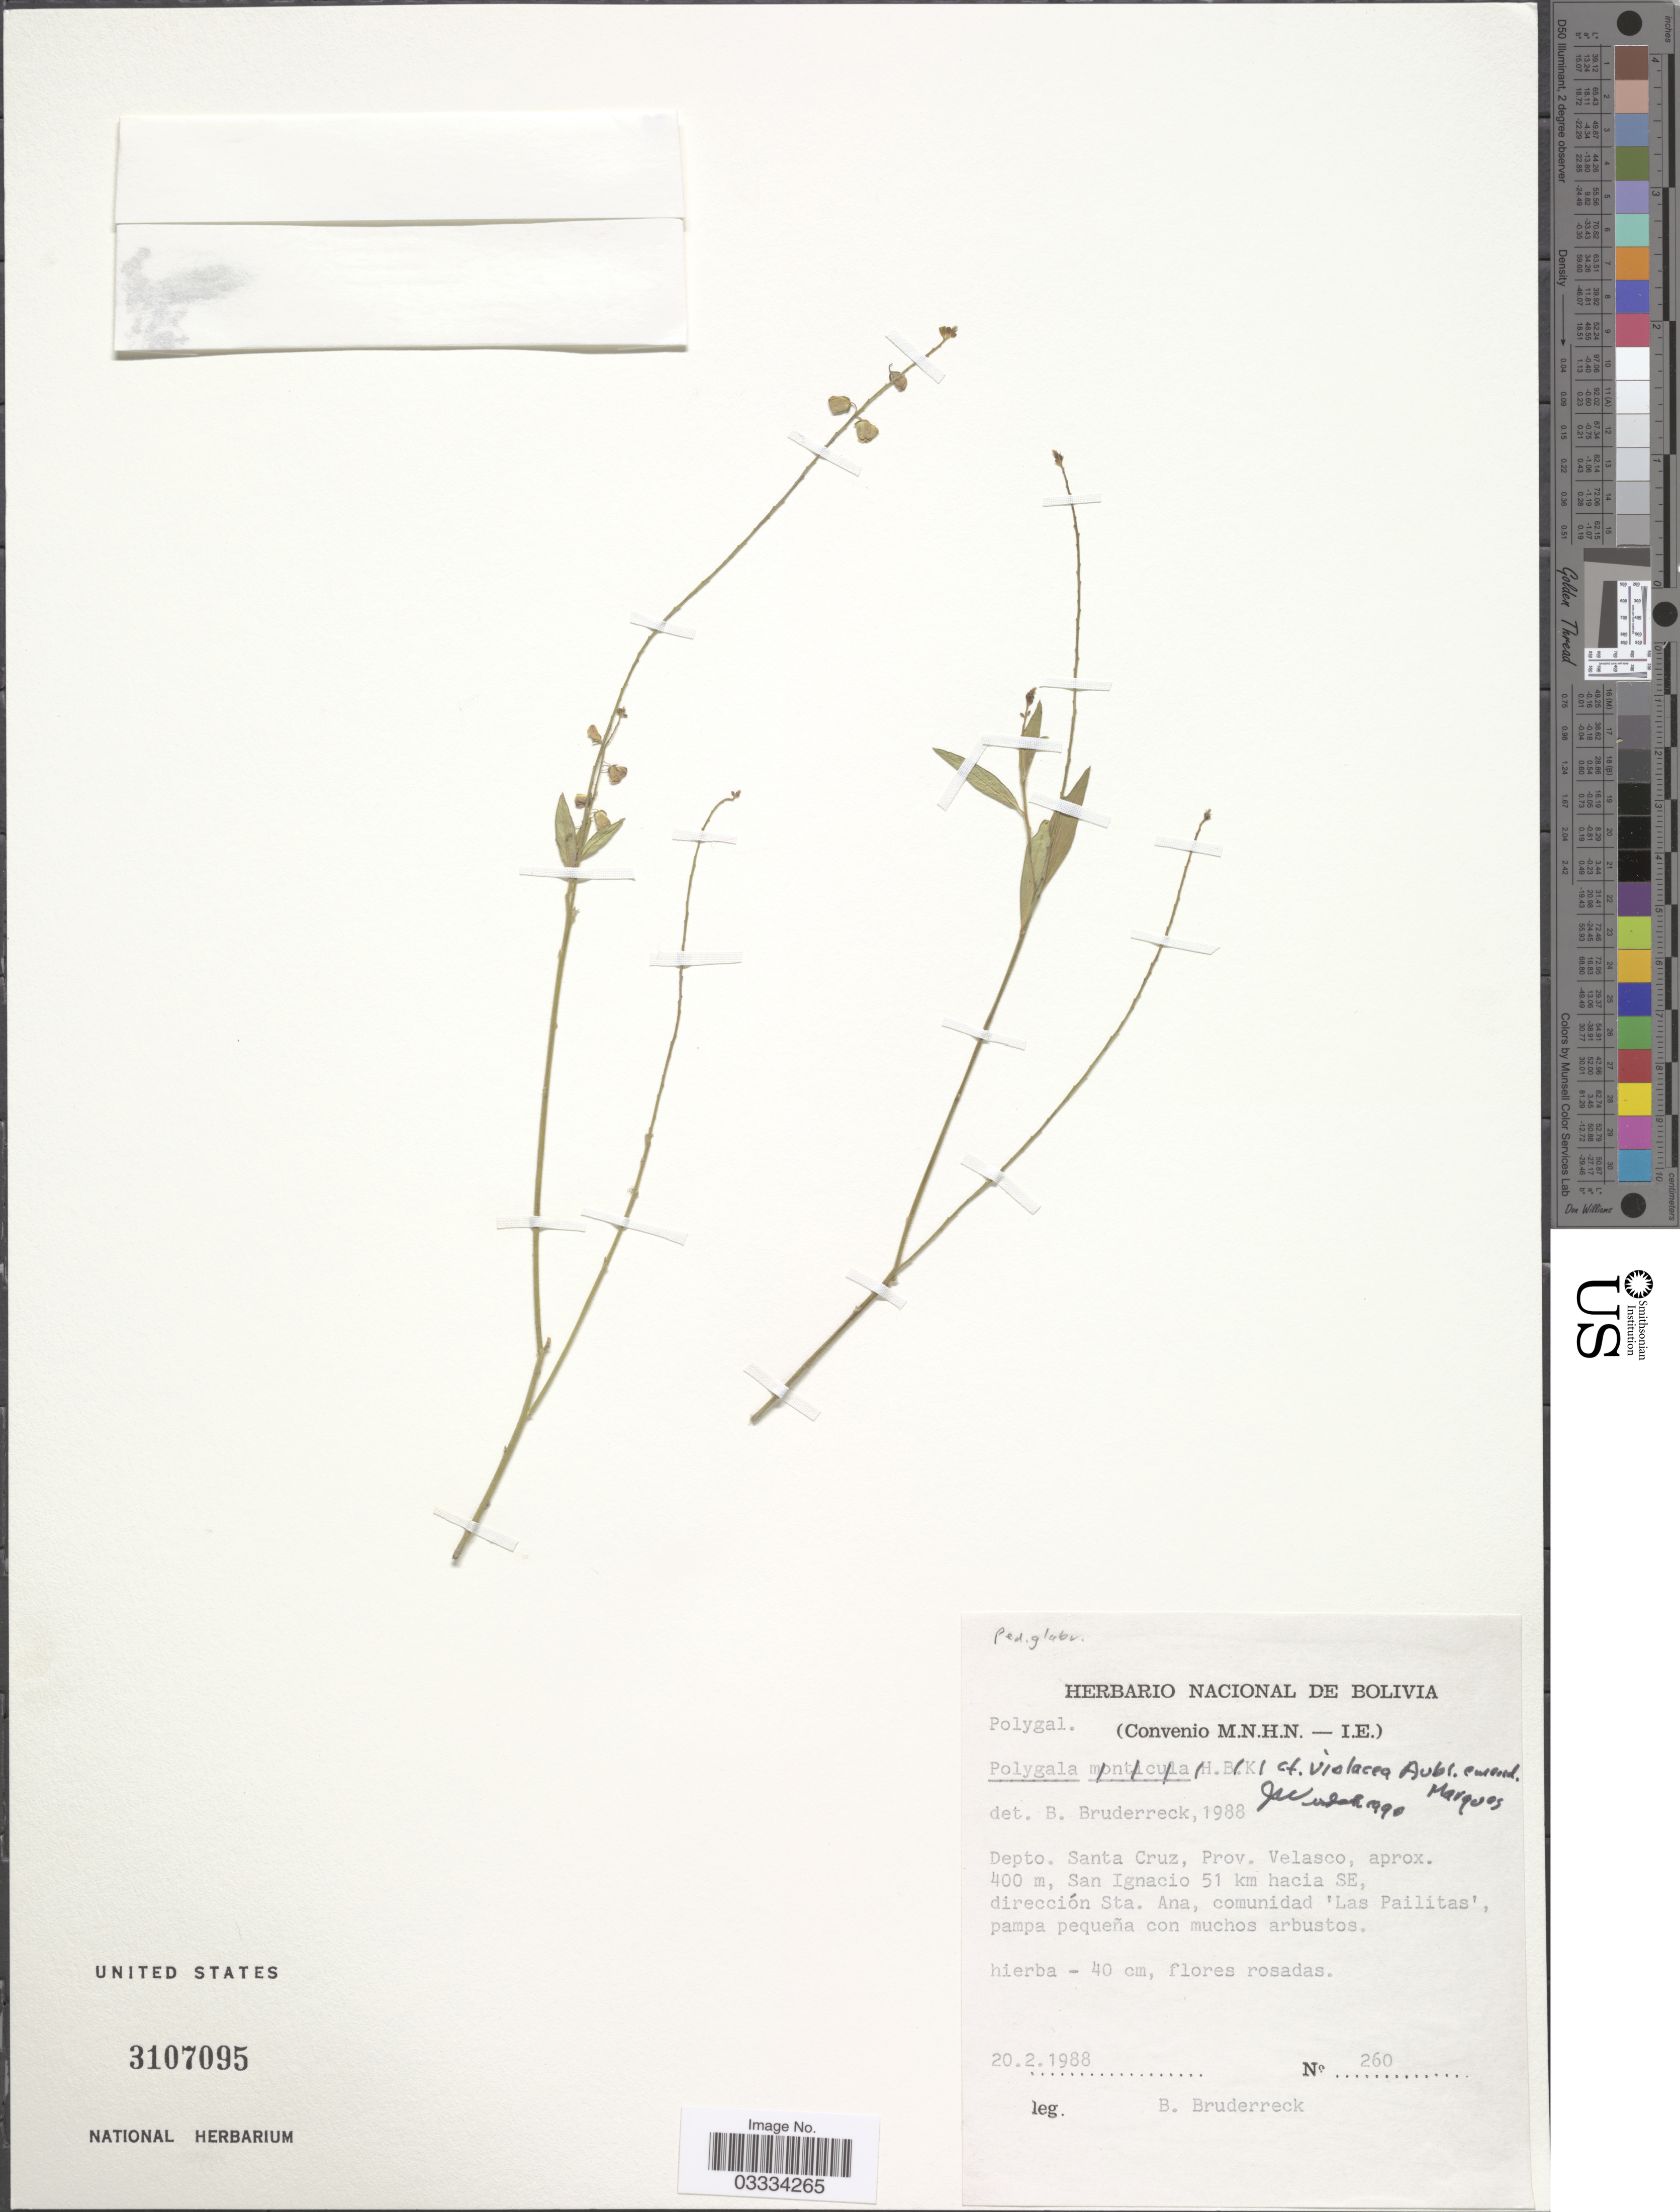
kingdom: Plantae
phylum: Tracheophyta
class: Magnoliopsida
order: Fabales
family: Polygalaceae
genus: Asemeia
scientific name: Asemeia violacea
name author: (Aubl.) J.F.B. Pastore & J.R. Abbott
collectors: B. Bruderreck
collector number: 260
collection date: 1988-02-20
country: Bolivia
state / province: Santa Cruz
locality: Depto. Santa Cruz, Prov. Velasco, aprox. 400 m, San Ignacio 51 km hacia SE, dirección Sta. Ana, comunidad 'Las Pailitas'.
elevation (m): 400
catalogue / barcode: US 3107095